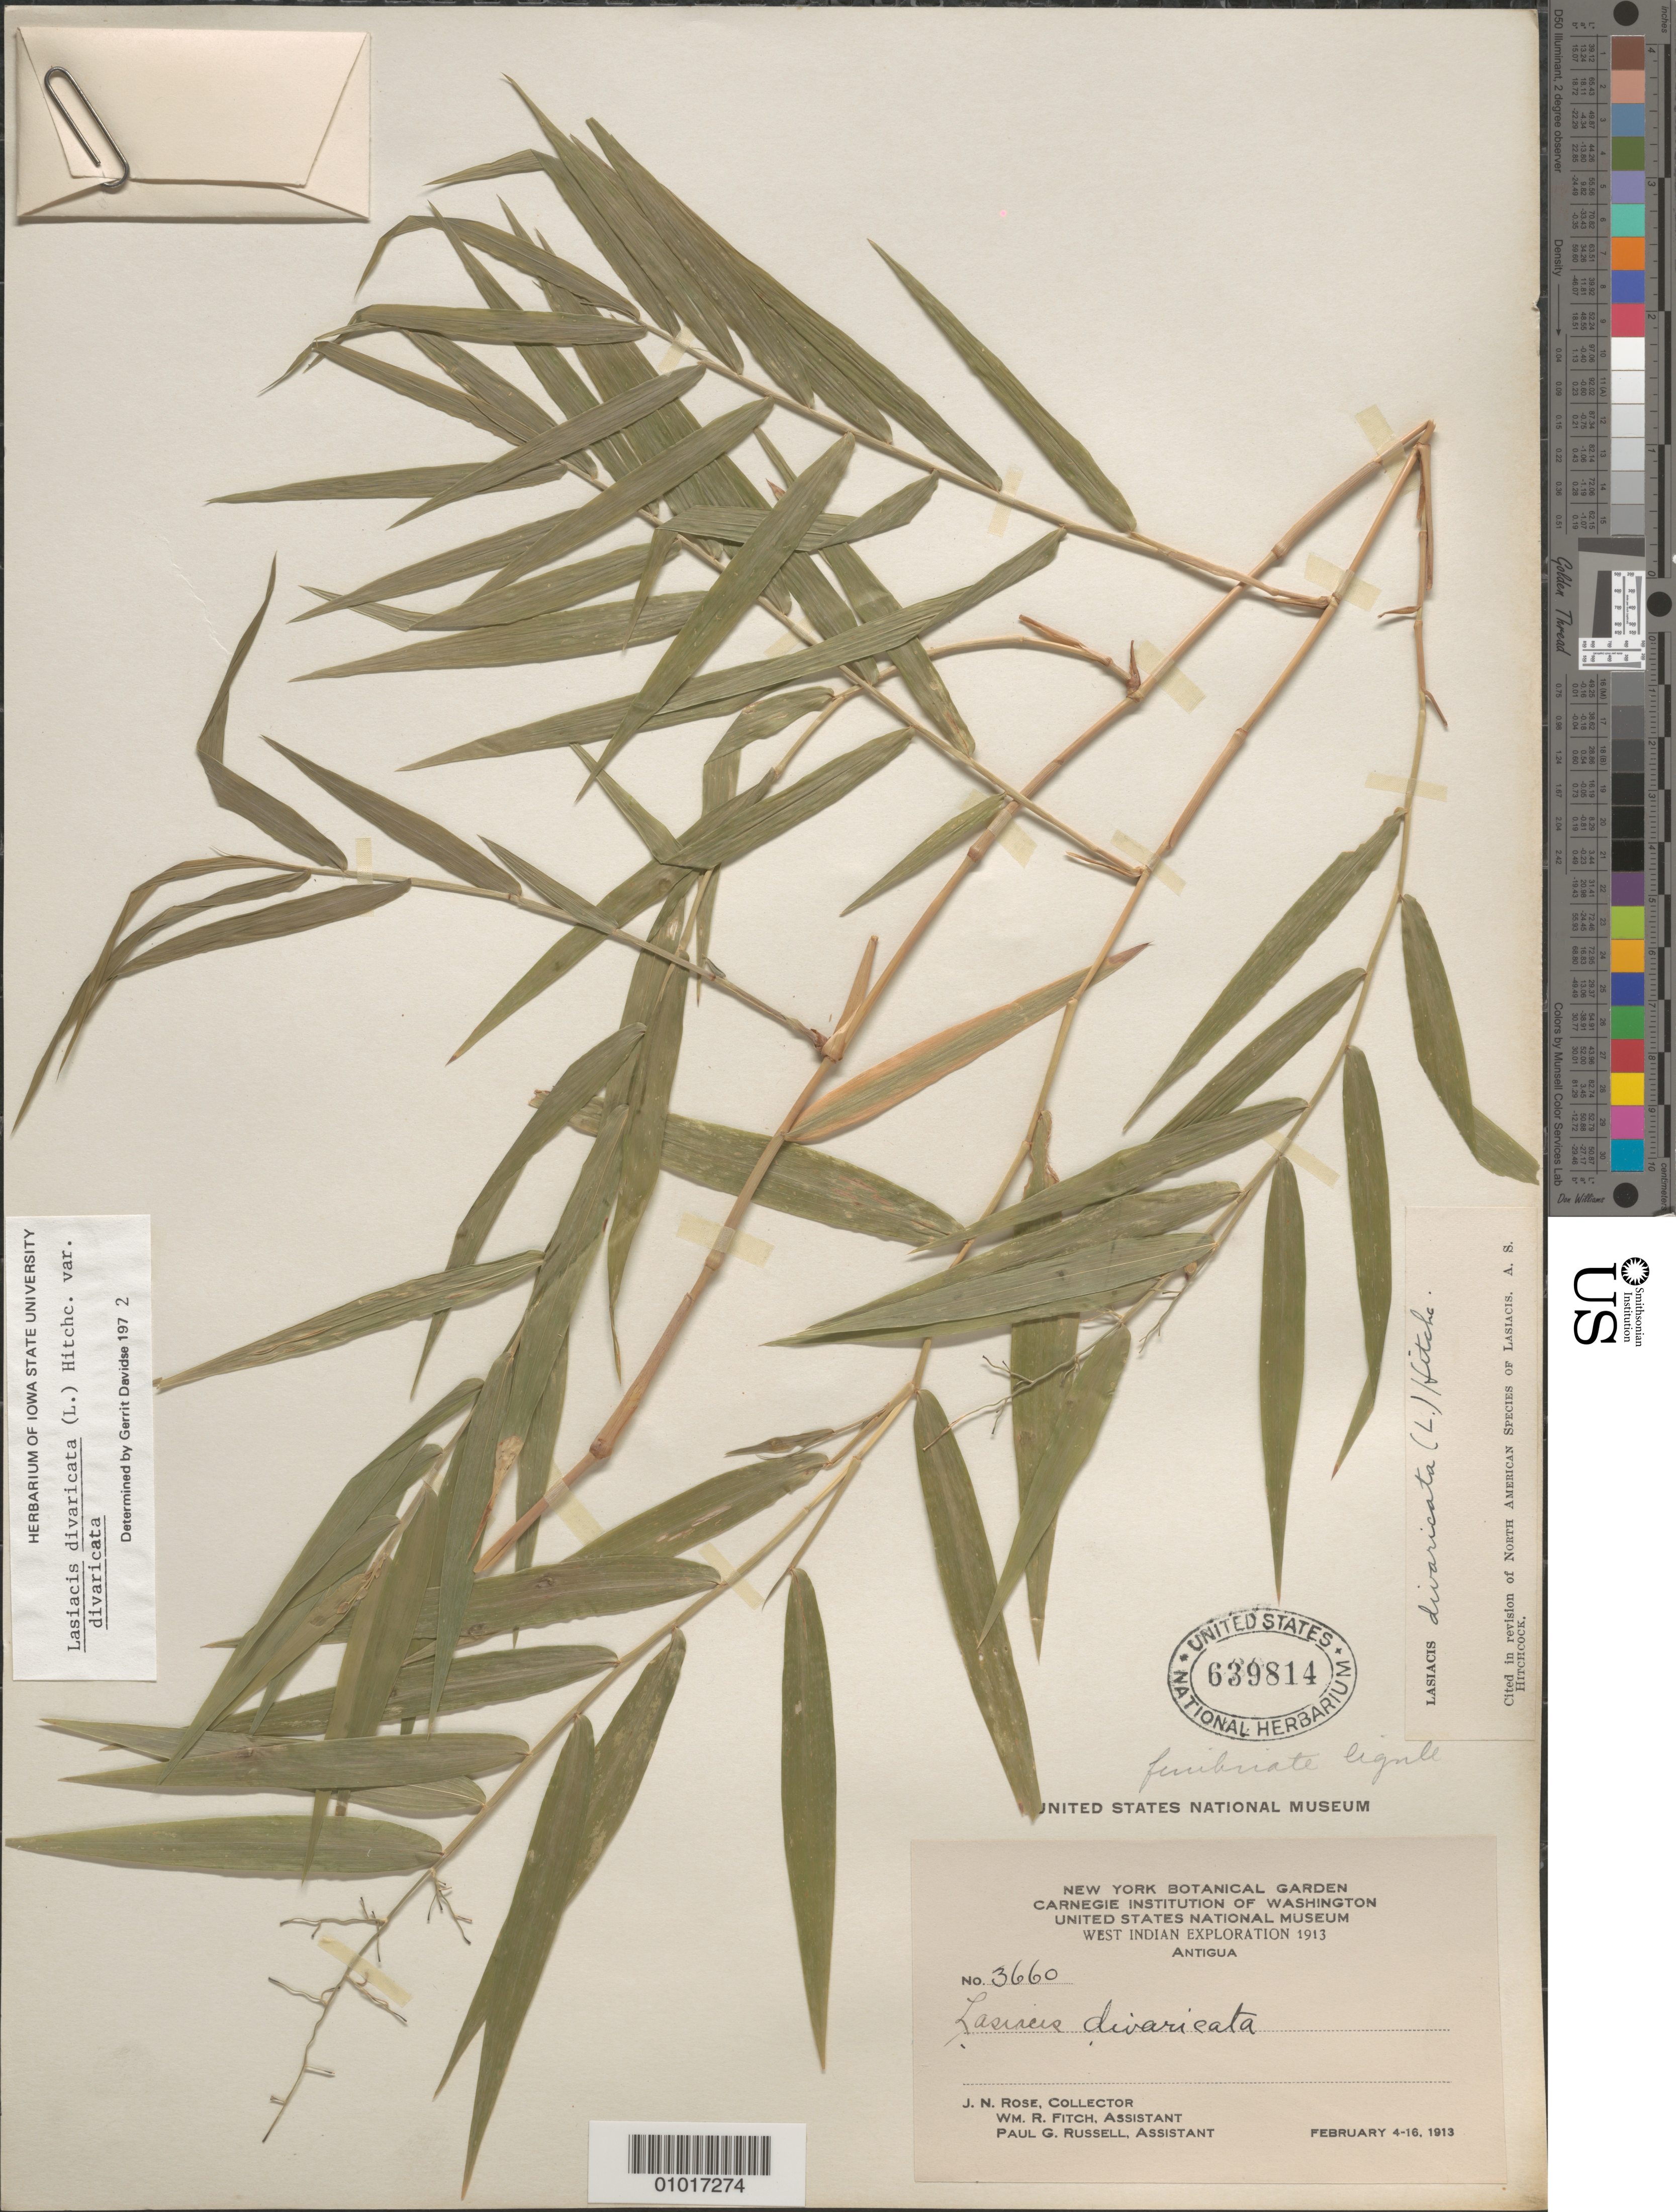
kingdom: Plantae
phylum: Tracheophyta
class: Liliopsida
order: Poales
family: Poaceae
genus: Lasiacis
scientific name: Lasiacis divaricata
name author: (L.) Hitchc.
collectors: J. N. Rose, W. R. Fitch & P. G. Russell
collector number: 3660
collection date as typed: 04 Feb 1913 to 16 Feb 1913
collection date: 1913-02-04/1913-02-16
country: Antigua and Barbuda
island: Antigua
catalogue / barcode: US 639814